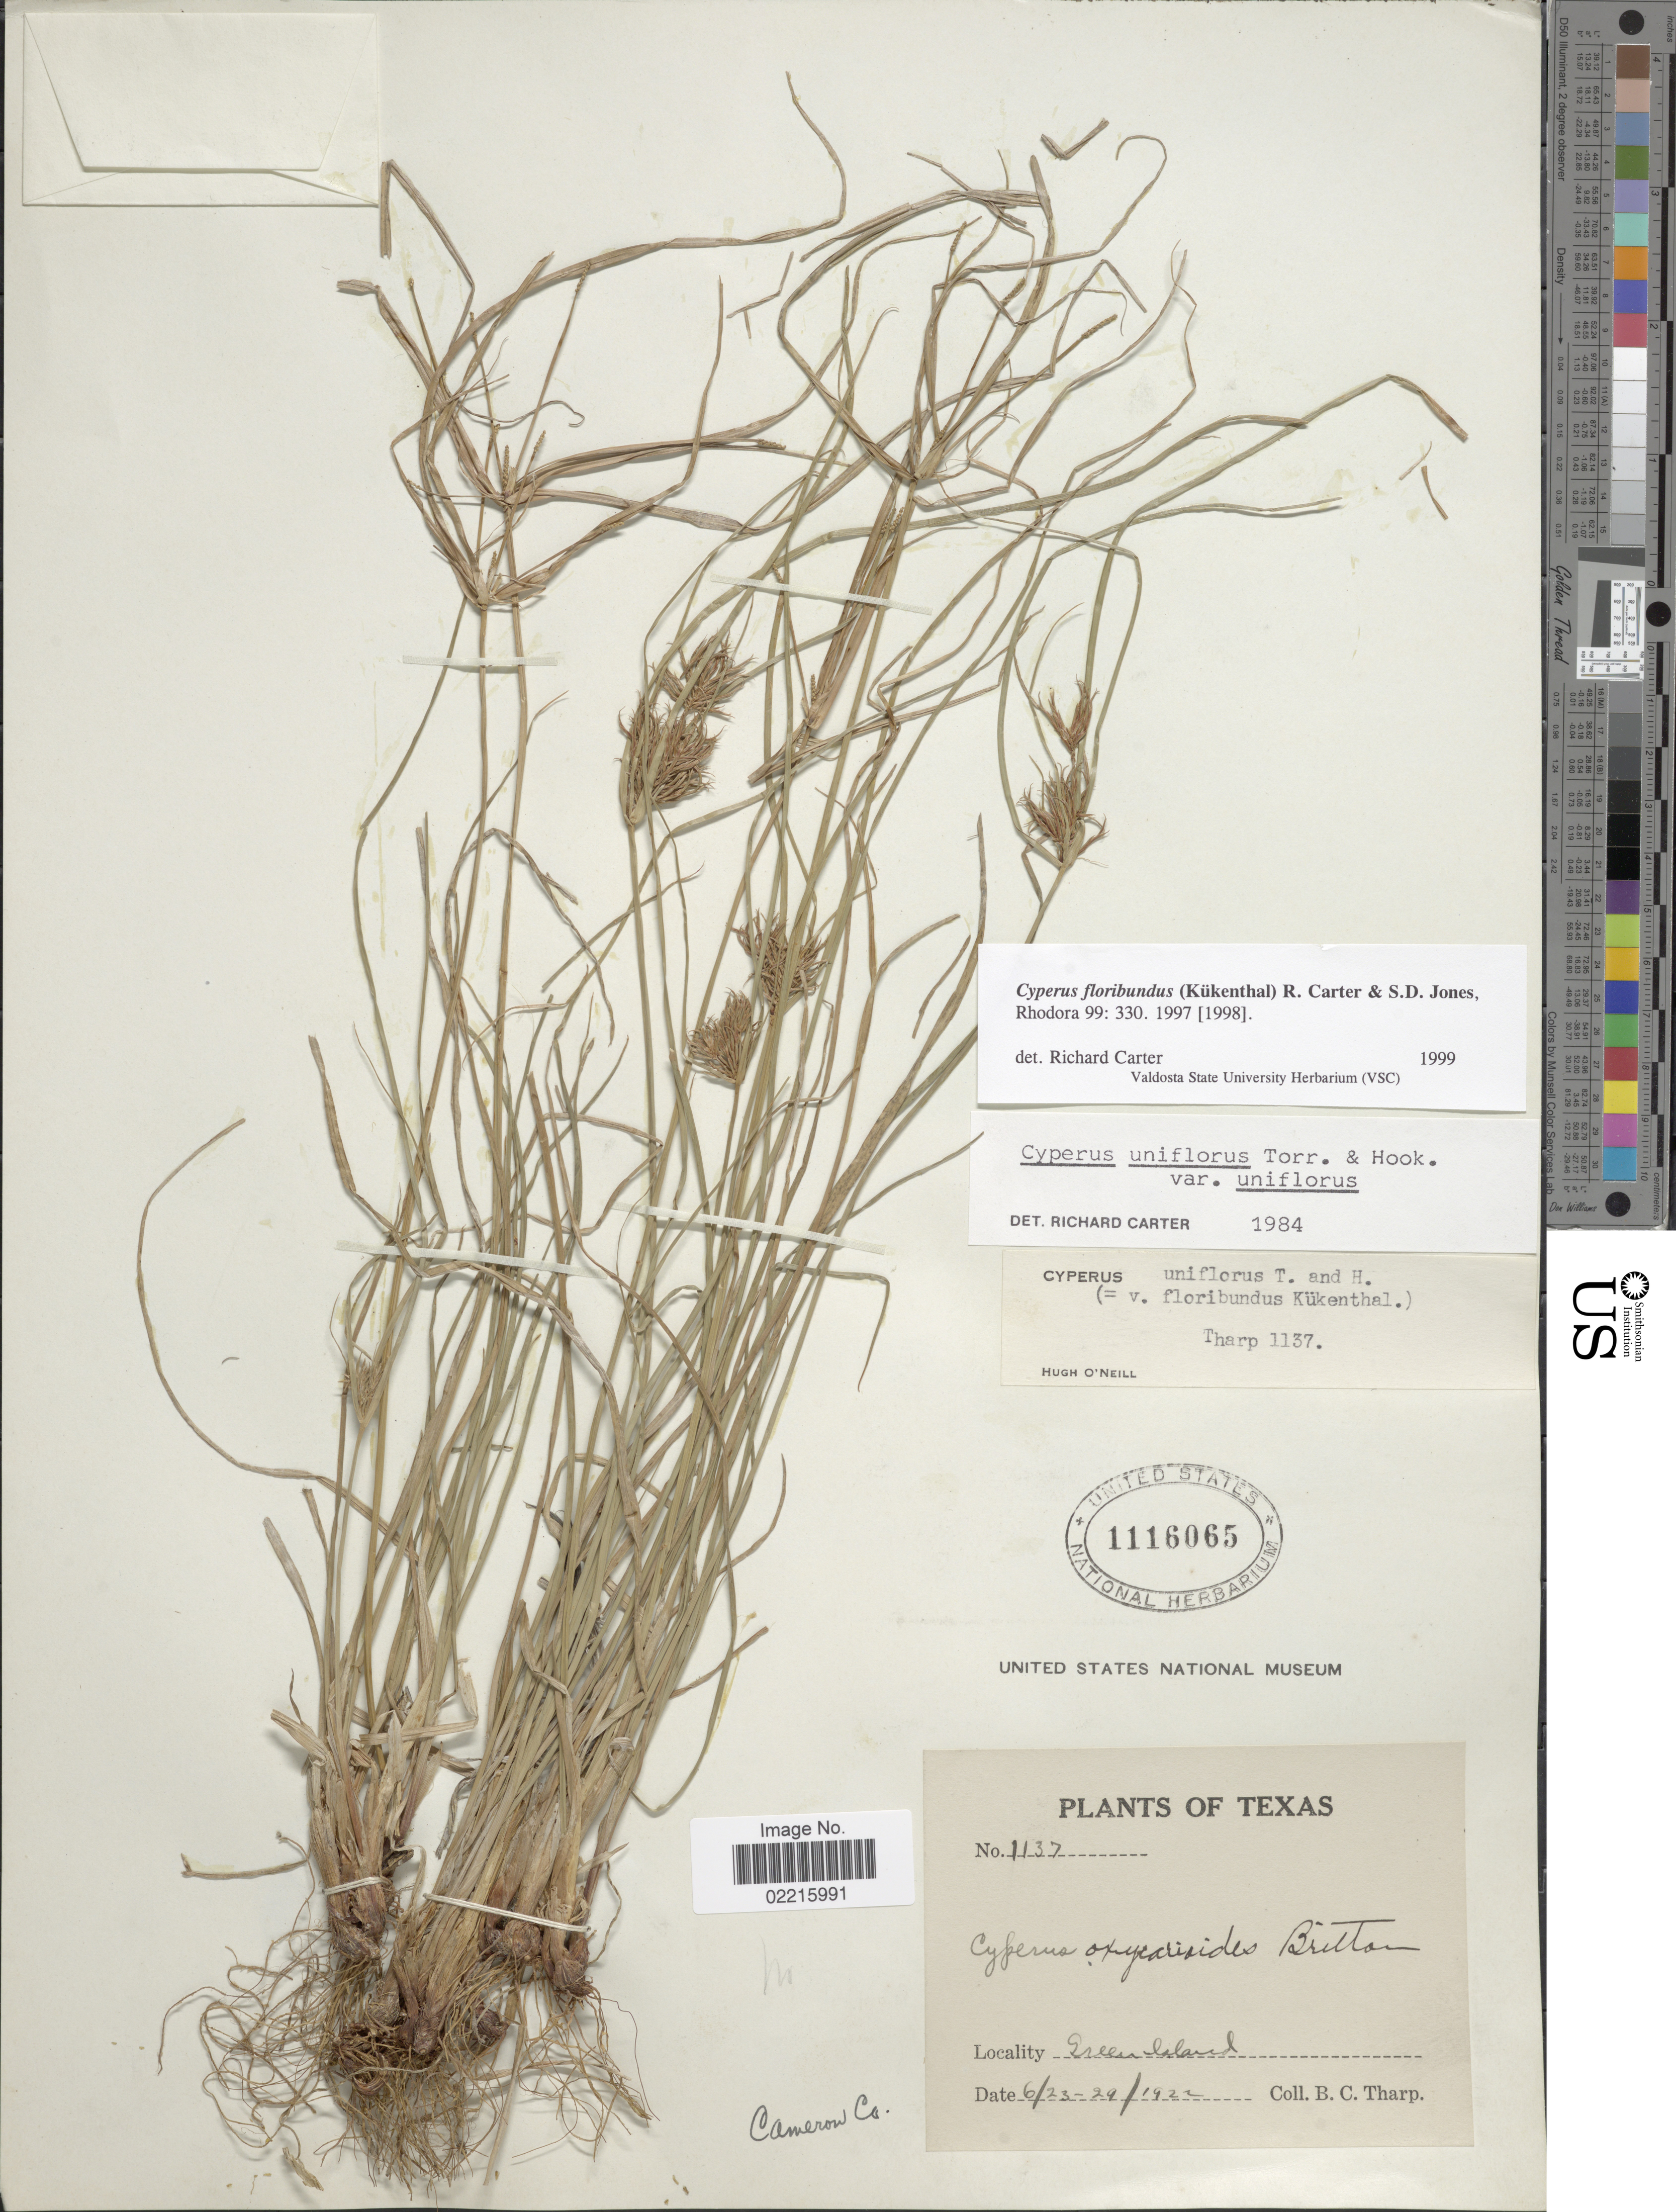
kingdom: Plantae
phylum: Tracheophyta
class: Liliopsida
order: Poales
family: Cyperaceae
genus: Cyperus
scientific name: Cyperus floribundus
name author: (Kük.) R. Carter & S.D. Jones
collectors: B. C. Tharp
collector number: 1137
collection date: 1922-06-23/1922-06-29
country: United States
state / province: Texas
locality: Green Island. Cameron Co.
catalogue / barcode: US 1116065